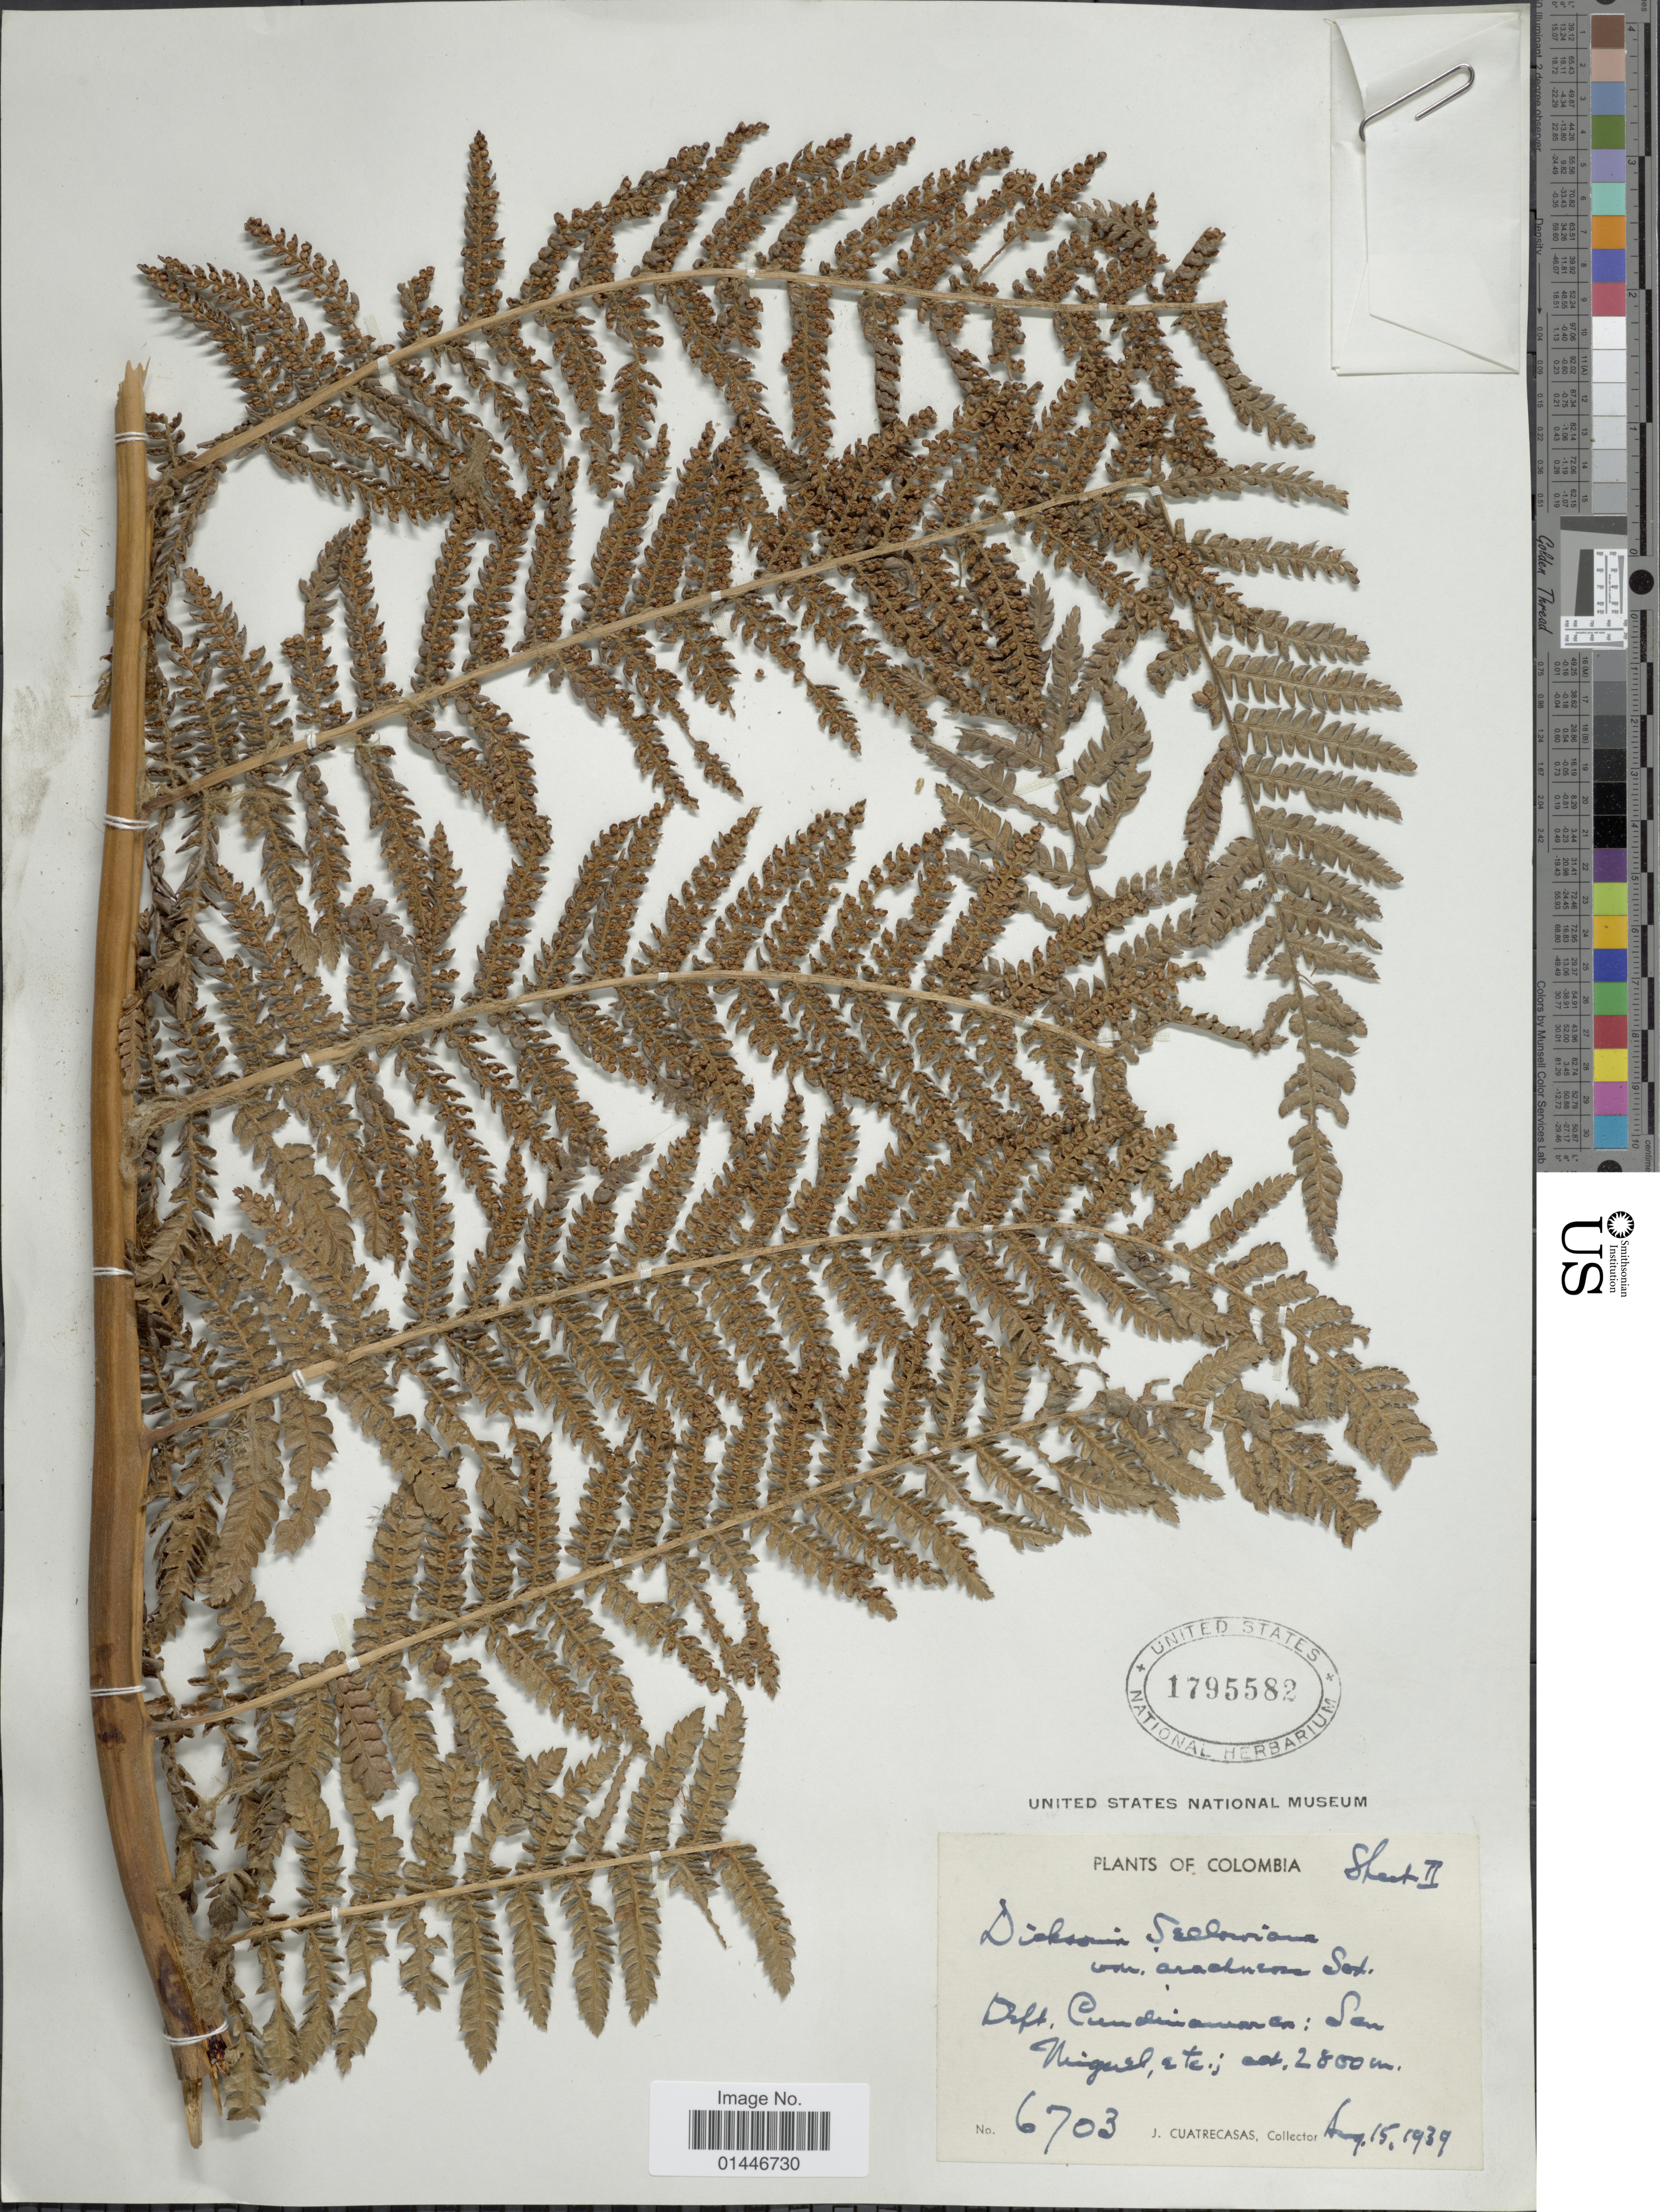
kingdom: Plantae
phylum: Tracheophyta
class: Polypodiopsida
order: Cyatheales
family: Dicksoniaceae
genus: Dicksonia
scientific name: Dicksonia karsteniana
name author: Klotzsch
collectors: J. Cuatrecasas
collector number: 6703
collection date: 1939-08-15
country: Colombia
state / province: Cundinamarca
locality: San Miguel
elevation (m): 2800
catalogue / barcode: US 1795582